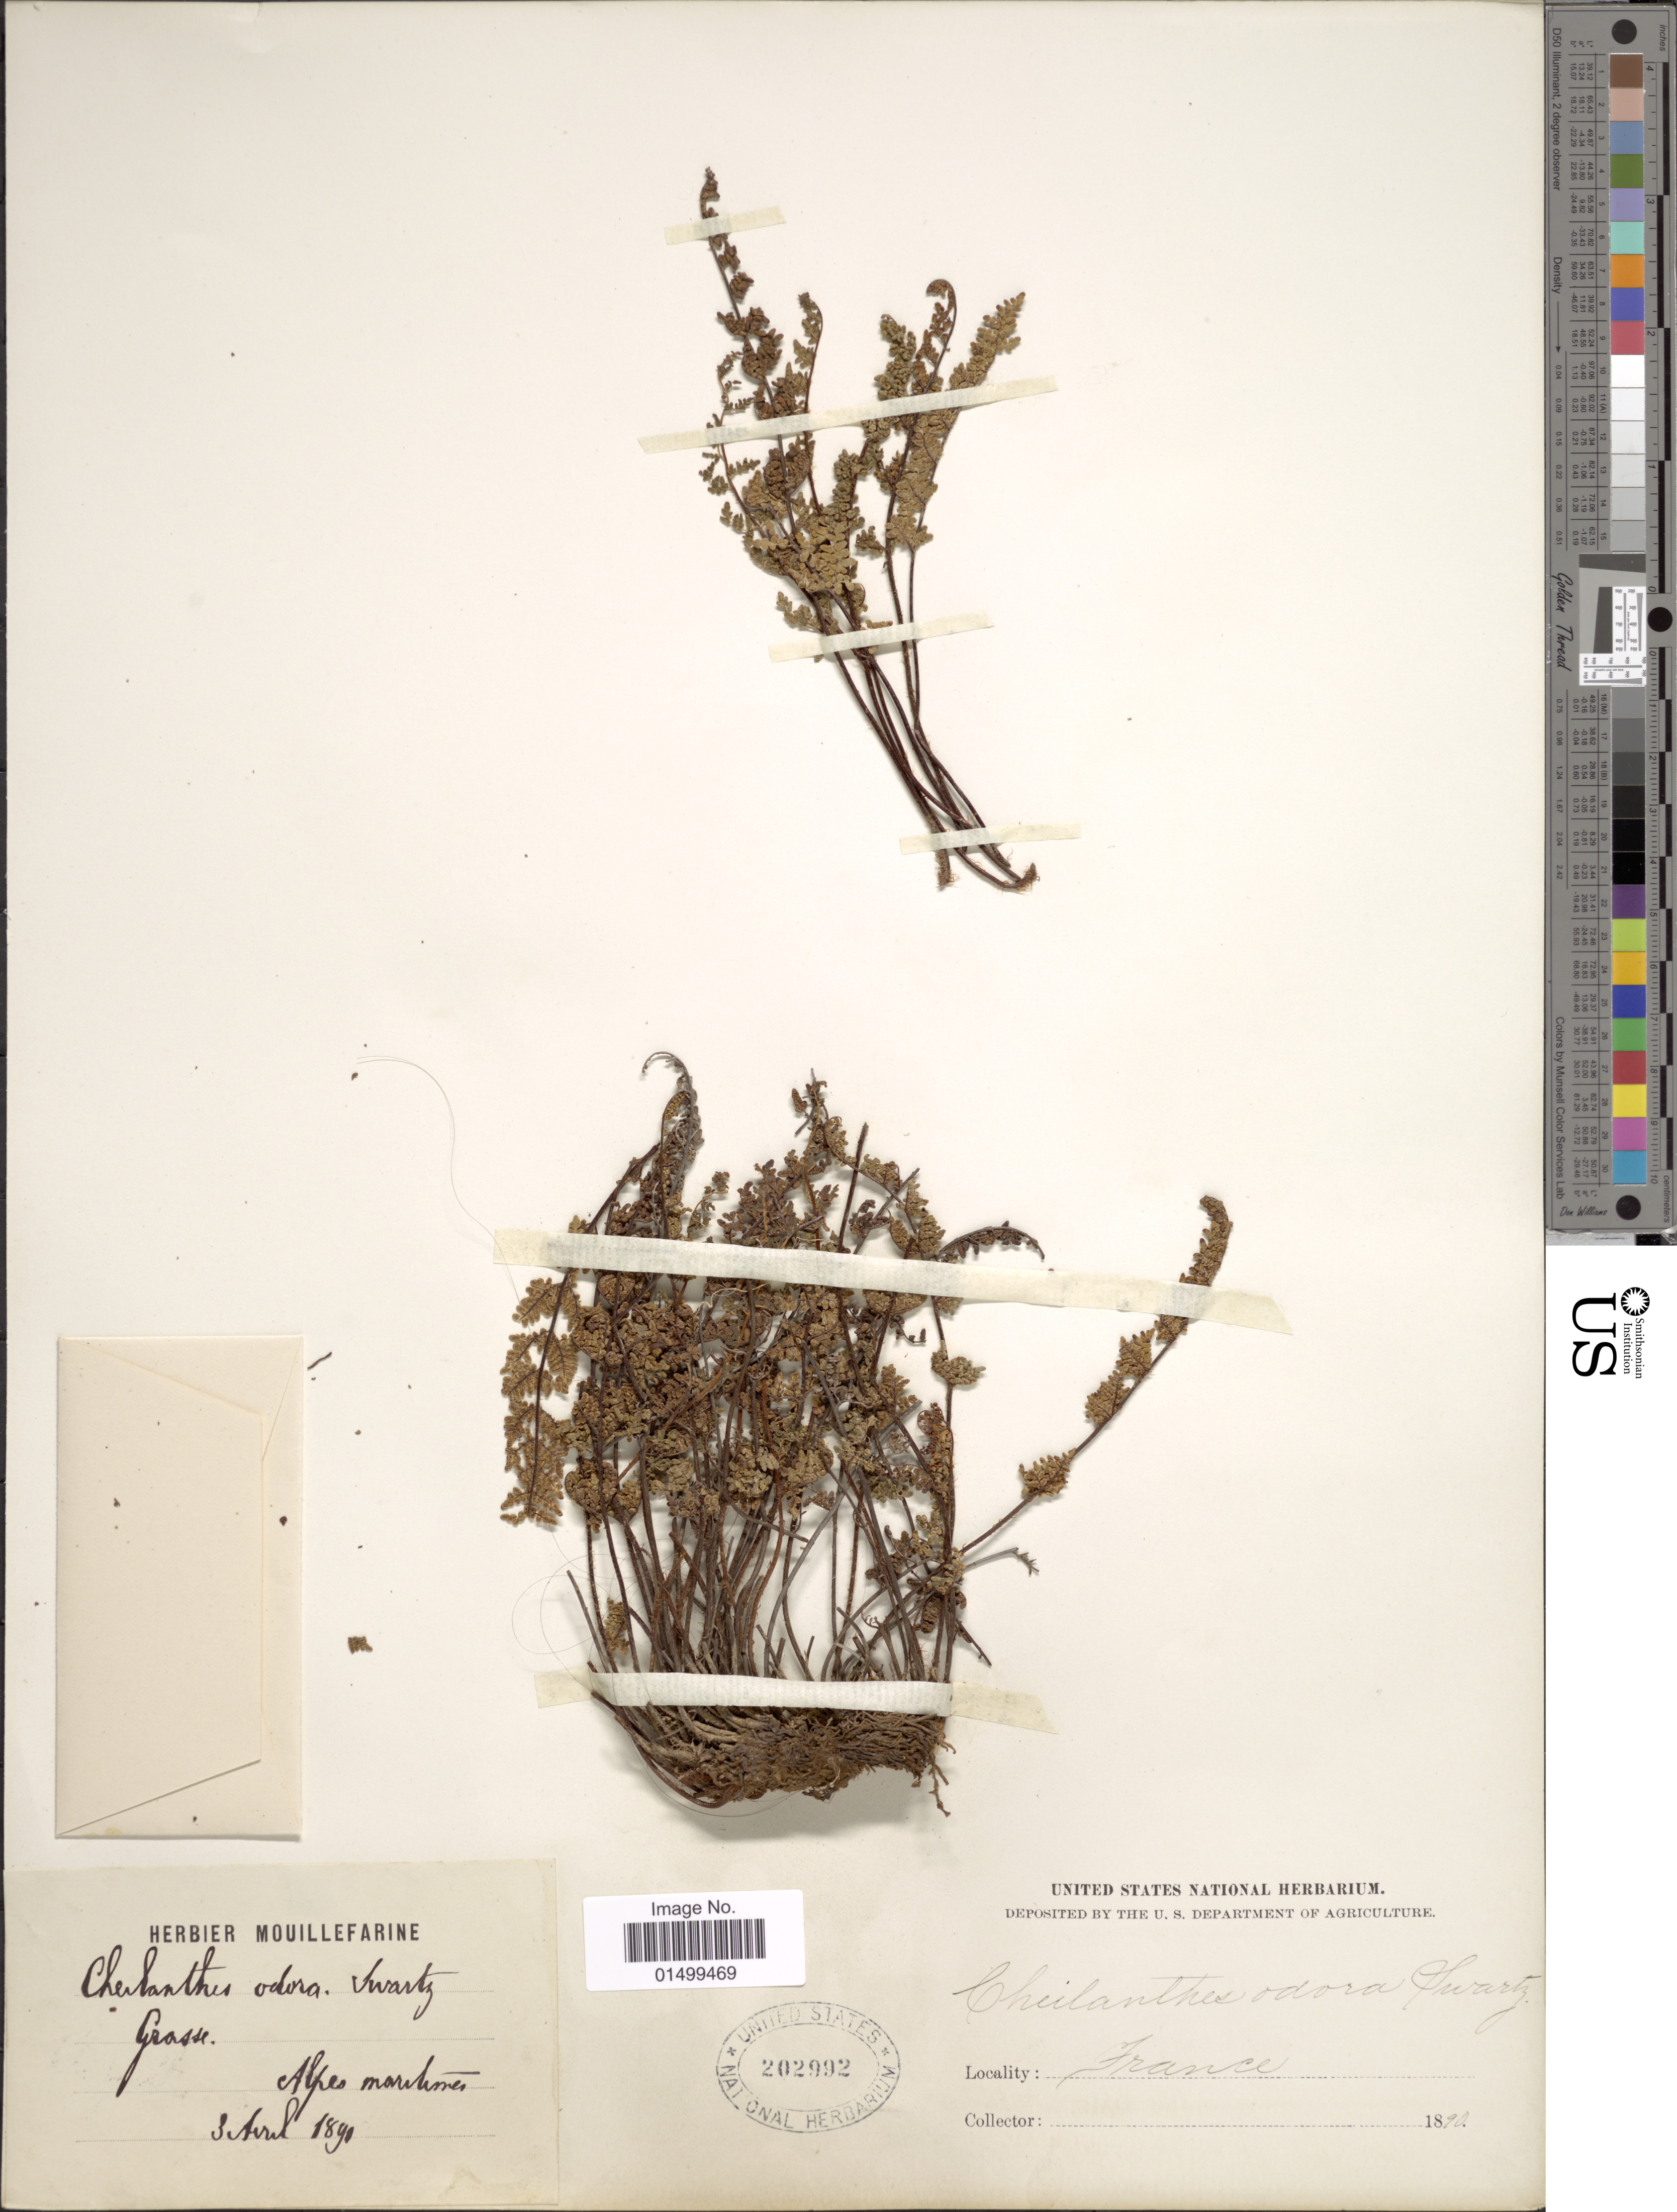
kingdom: Plantae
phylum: Tracheophyta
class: Polypodiopsida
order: Polypodiales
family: Pteridaceae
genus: Cheilanthes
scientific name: Cheilanthes pteridioides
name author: (Reichard) C. Chr.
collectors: ex herb. Mouillefarine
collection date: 1890-04-03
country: France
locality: Alpes maritimes, Grasse.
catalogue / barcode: US 202992